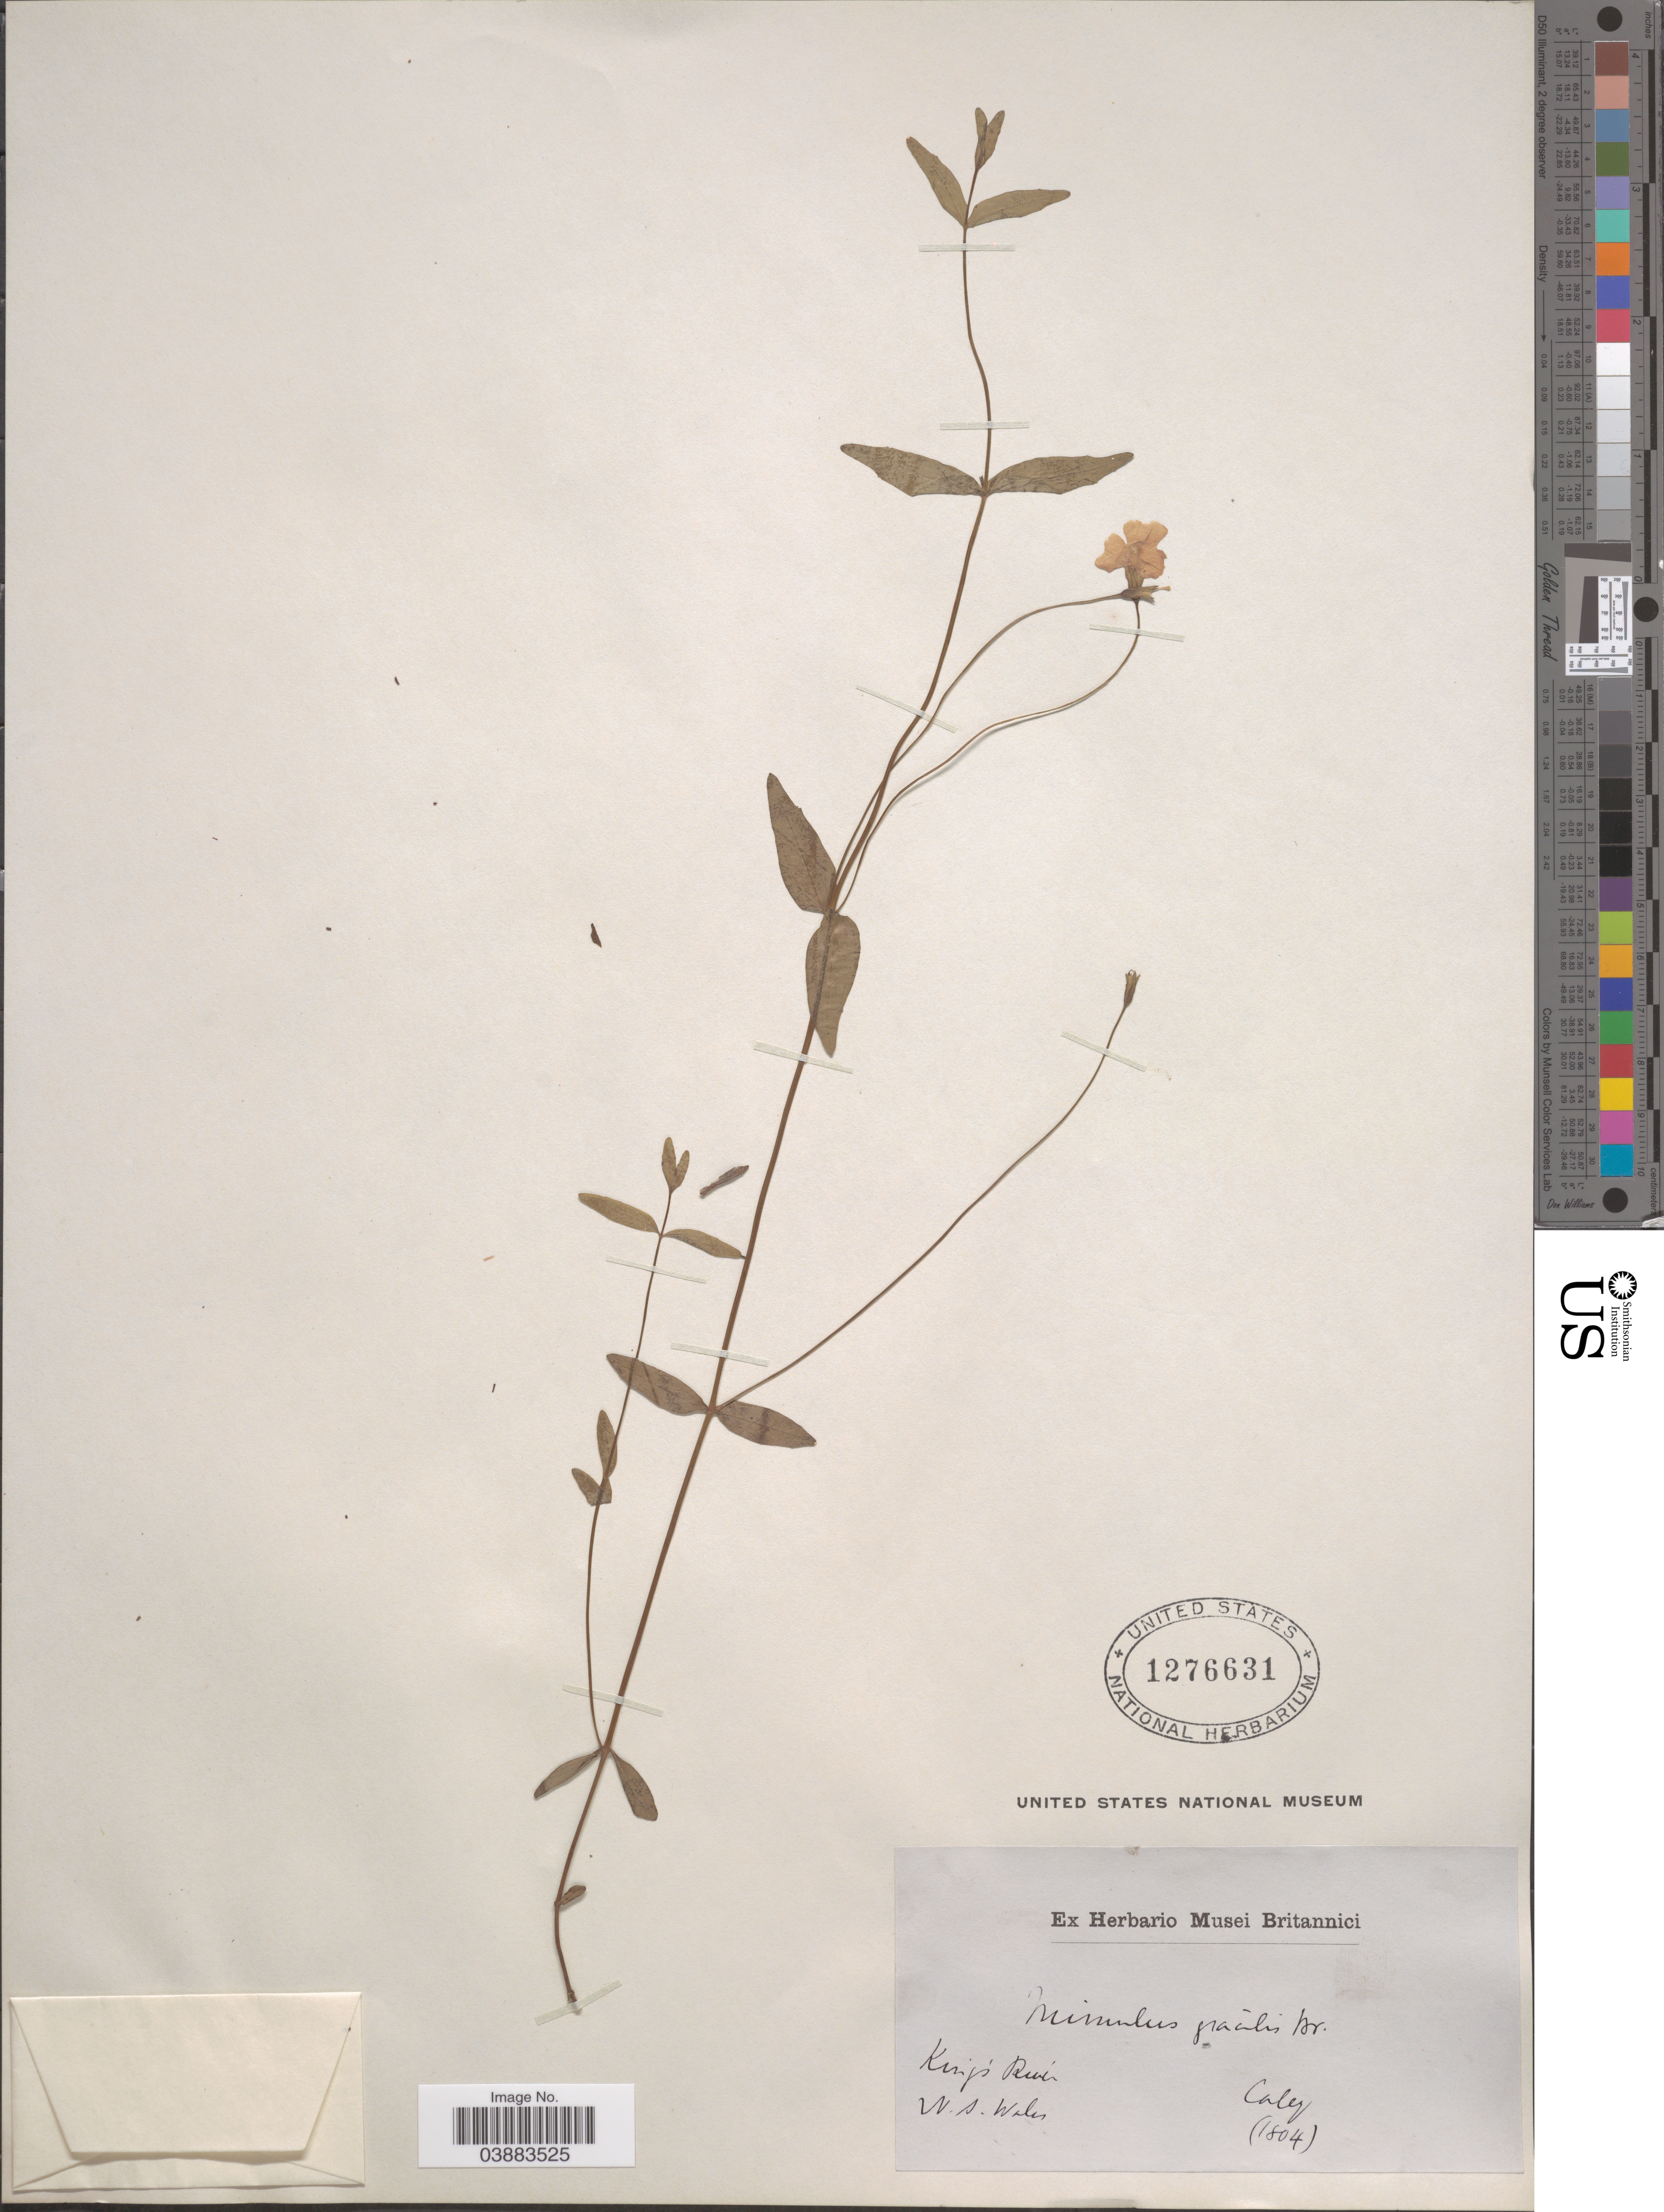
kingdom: Plantae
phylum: Tracheophyta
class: Magnoliopsida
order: Lamiales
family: Phrymaceae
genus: Mimulus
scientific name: Mimulus gracilis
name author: R. Br.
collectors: -. Caley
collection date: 1804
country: Australia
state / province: New South Wales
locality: King's River.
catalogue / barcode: US 1276631